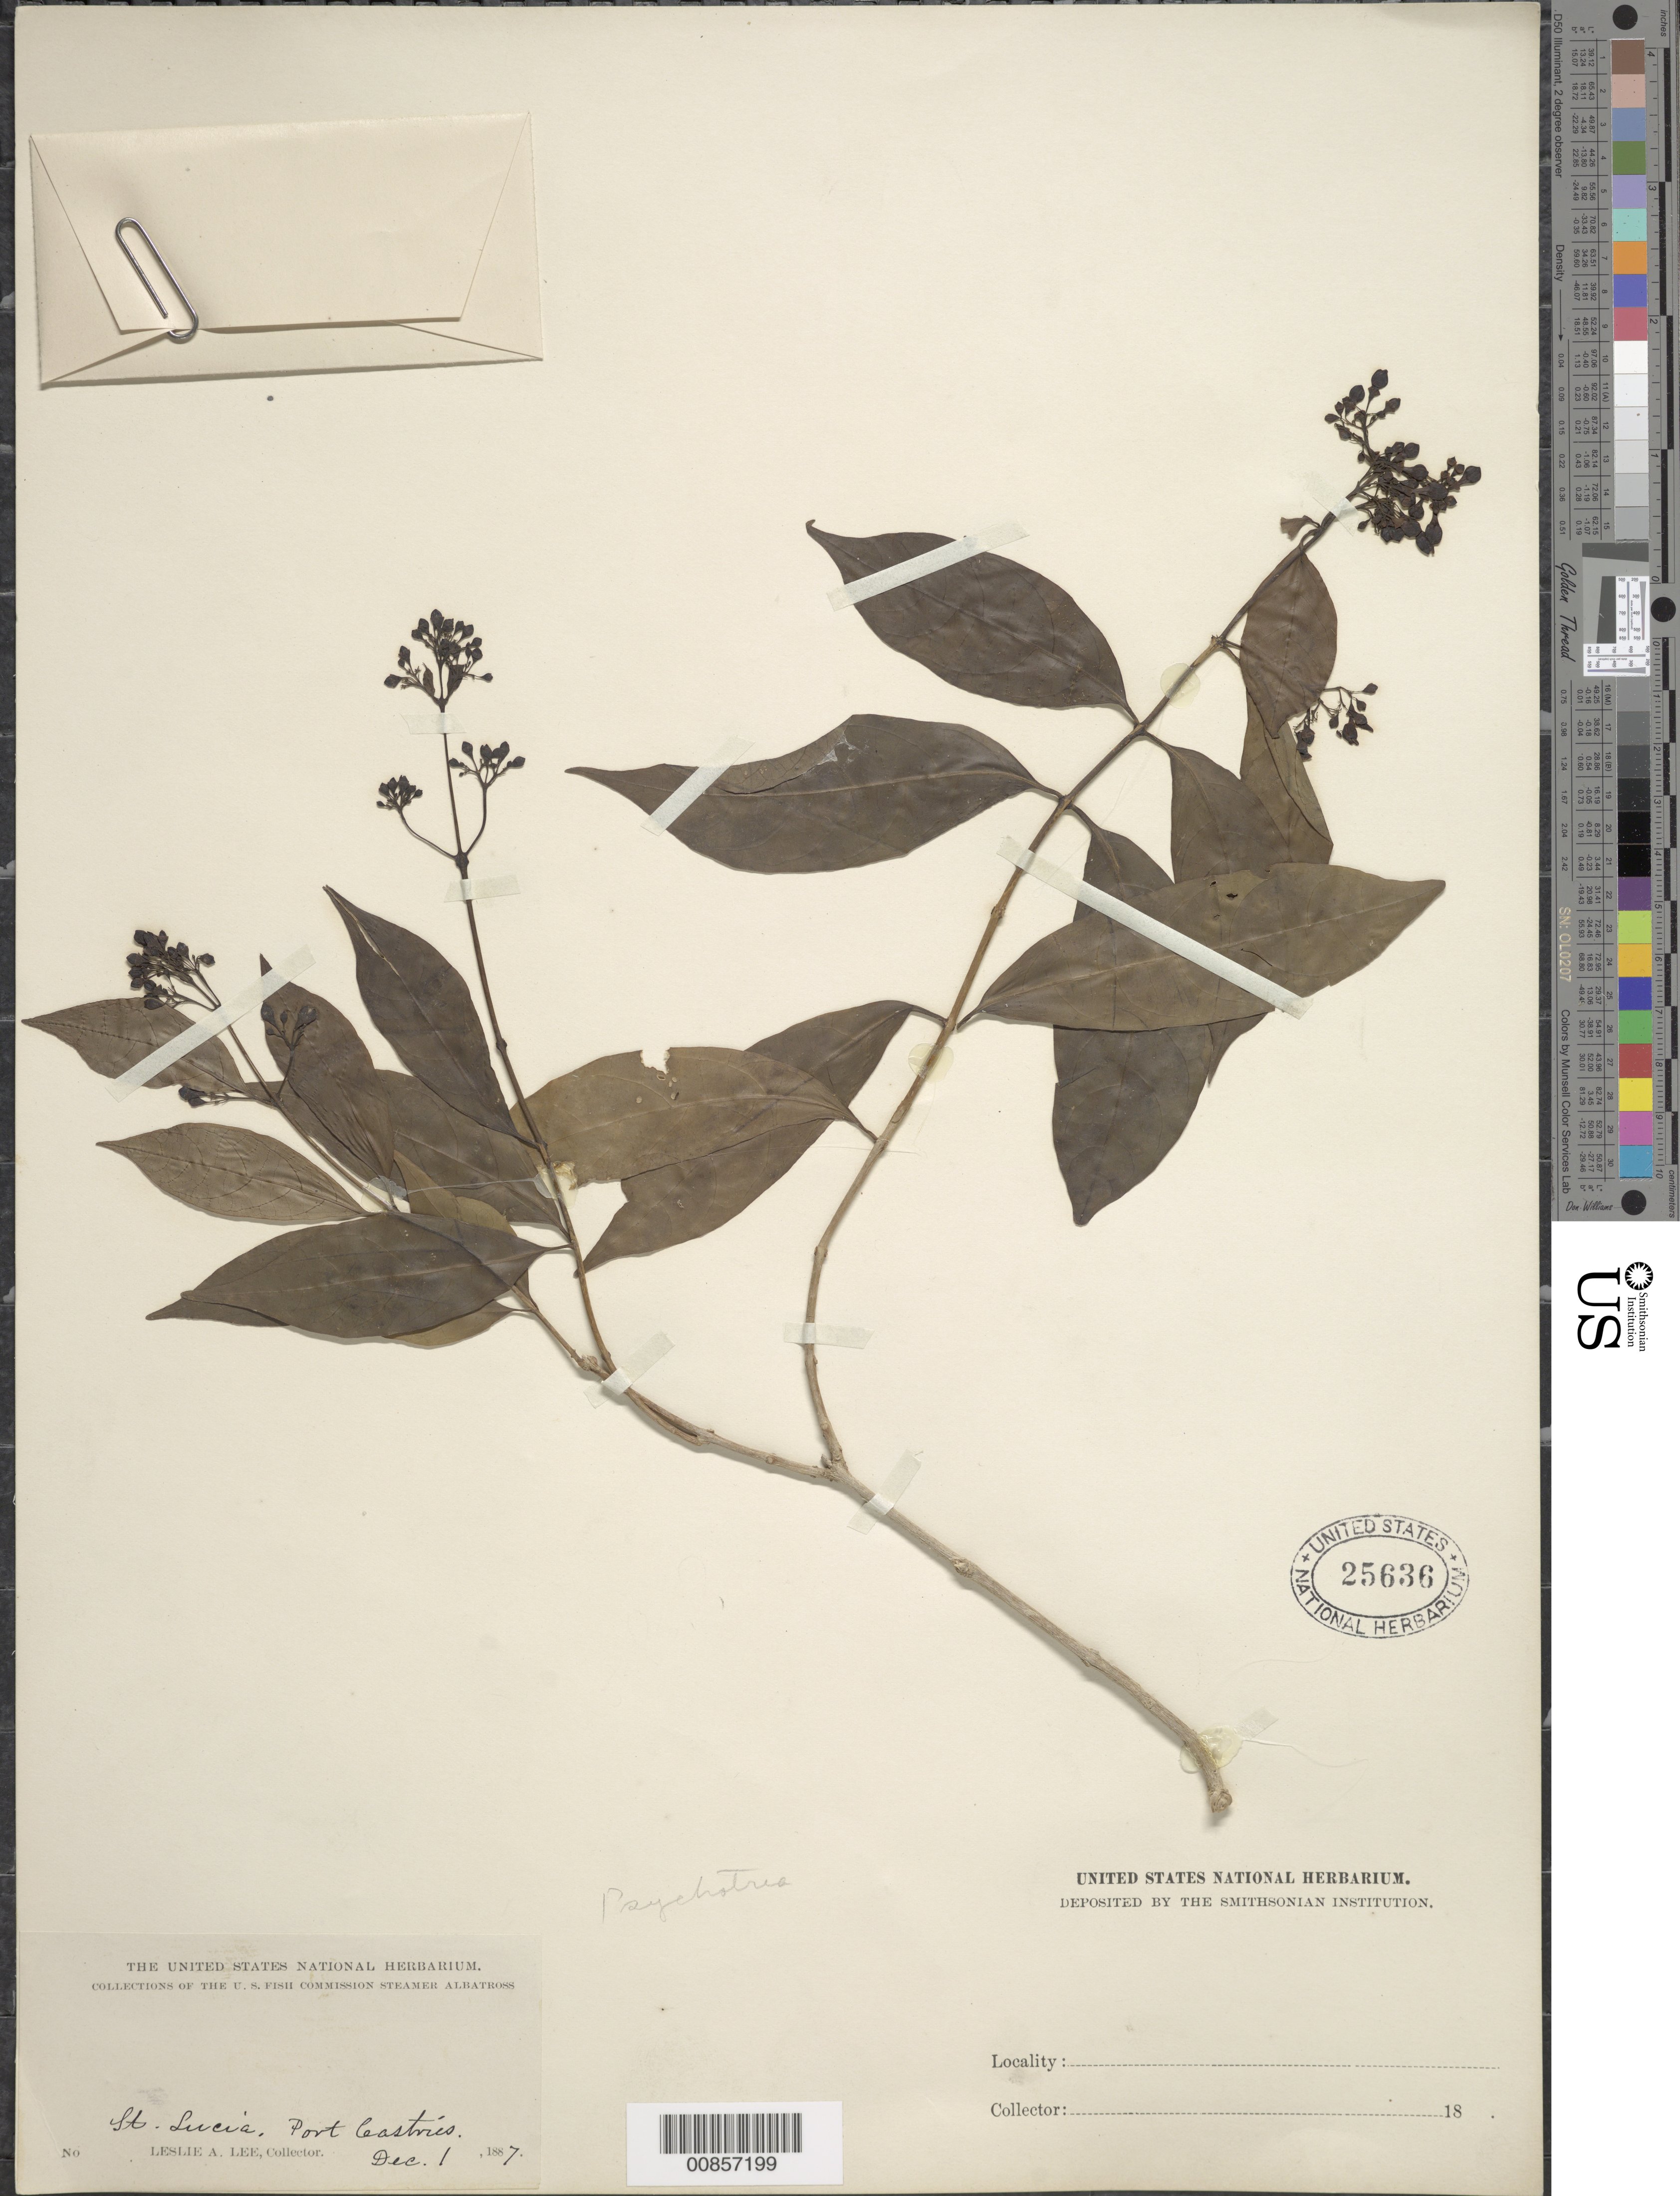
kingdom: Plantae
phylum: Tracheophyta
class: Magnoliopsida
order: Gentianales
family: Rubiaceae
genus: Psychotria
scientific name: Psychotria sp.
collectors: L. Lee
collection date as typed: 01 Dec 1887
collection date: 1887-12-01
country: St. Lucia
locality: Port Castries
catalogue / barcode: US 25636